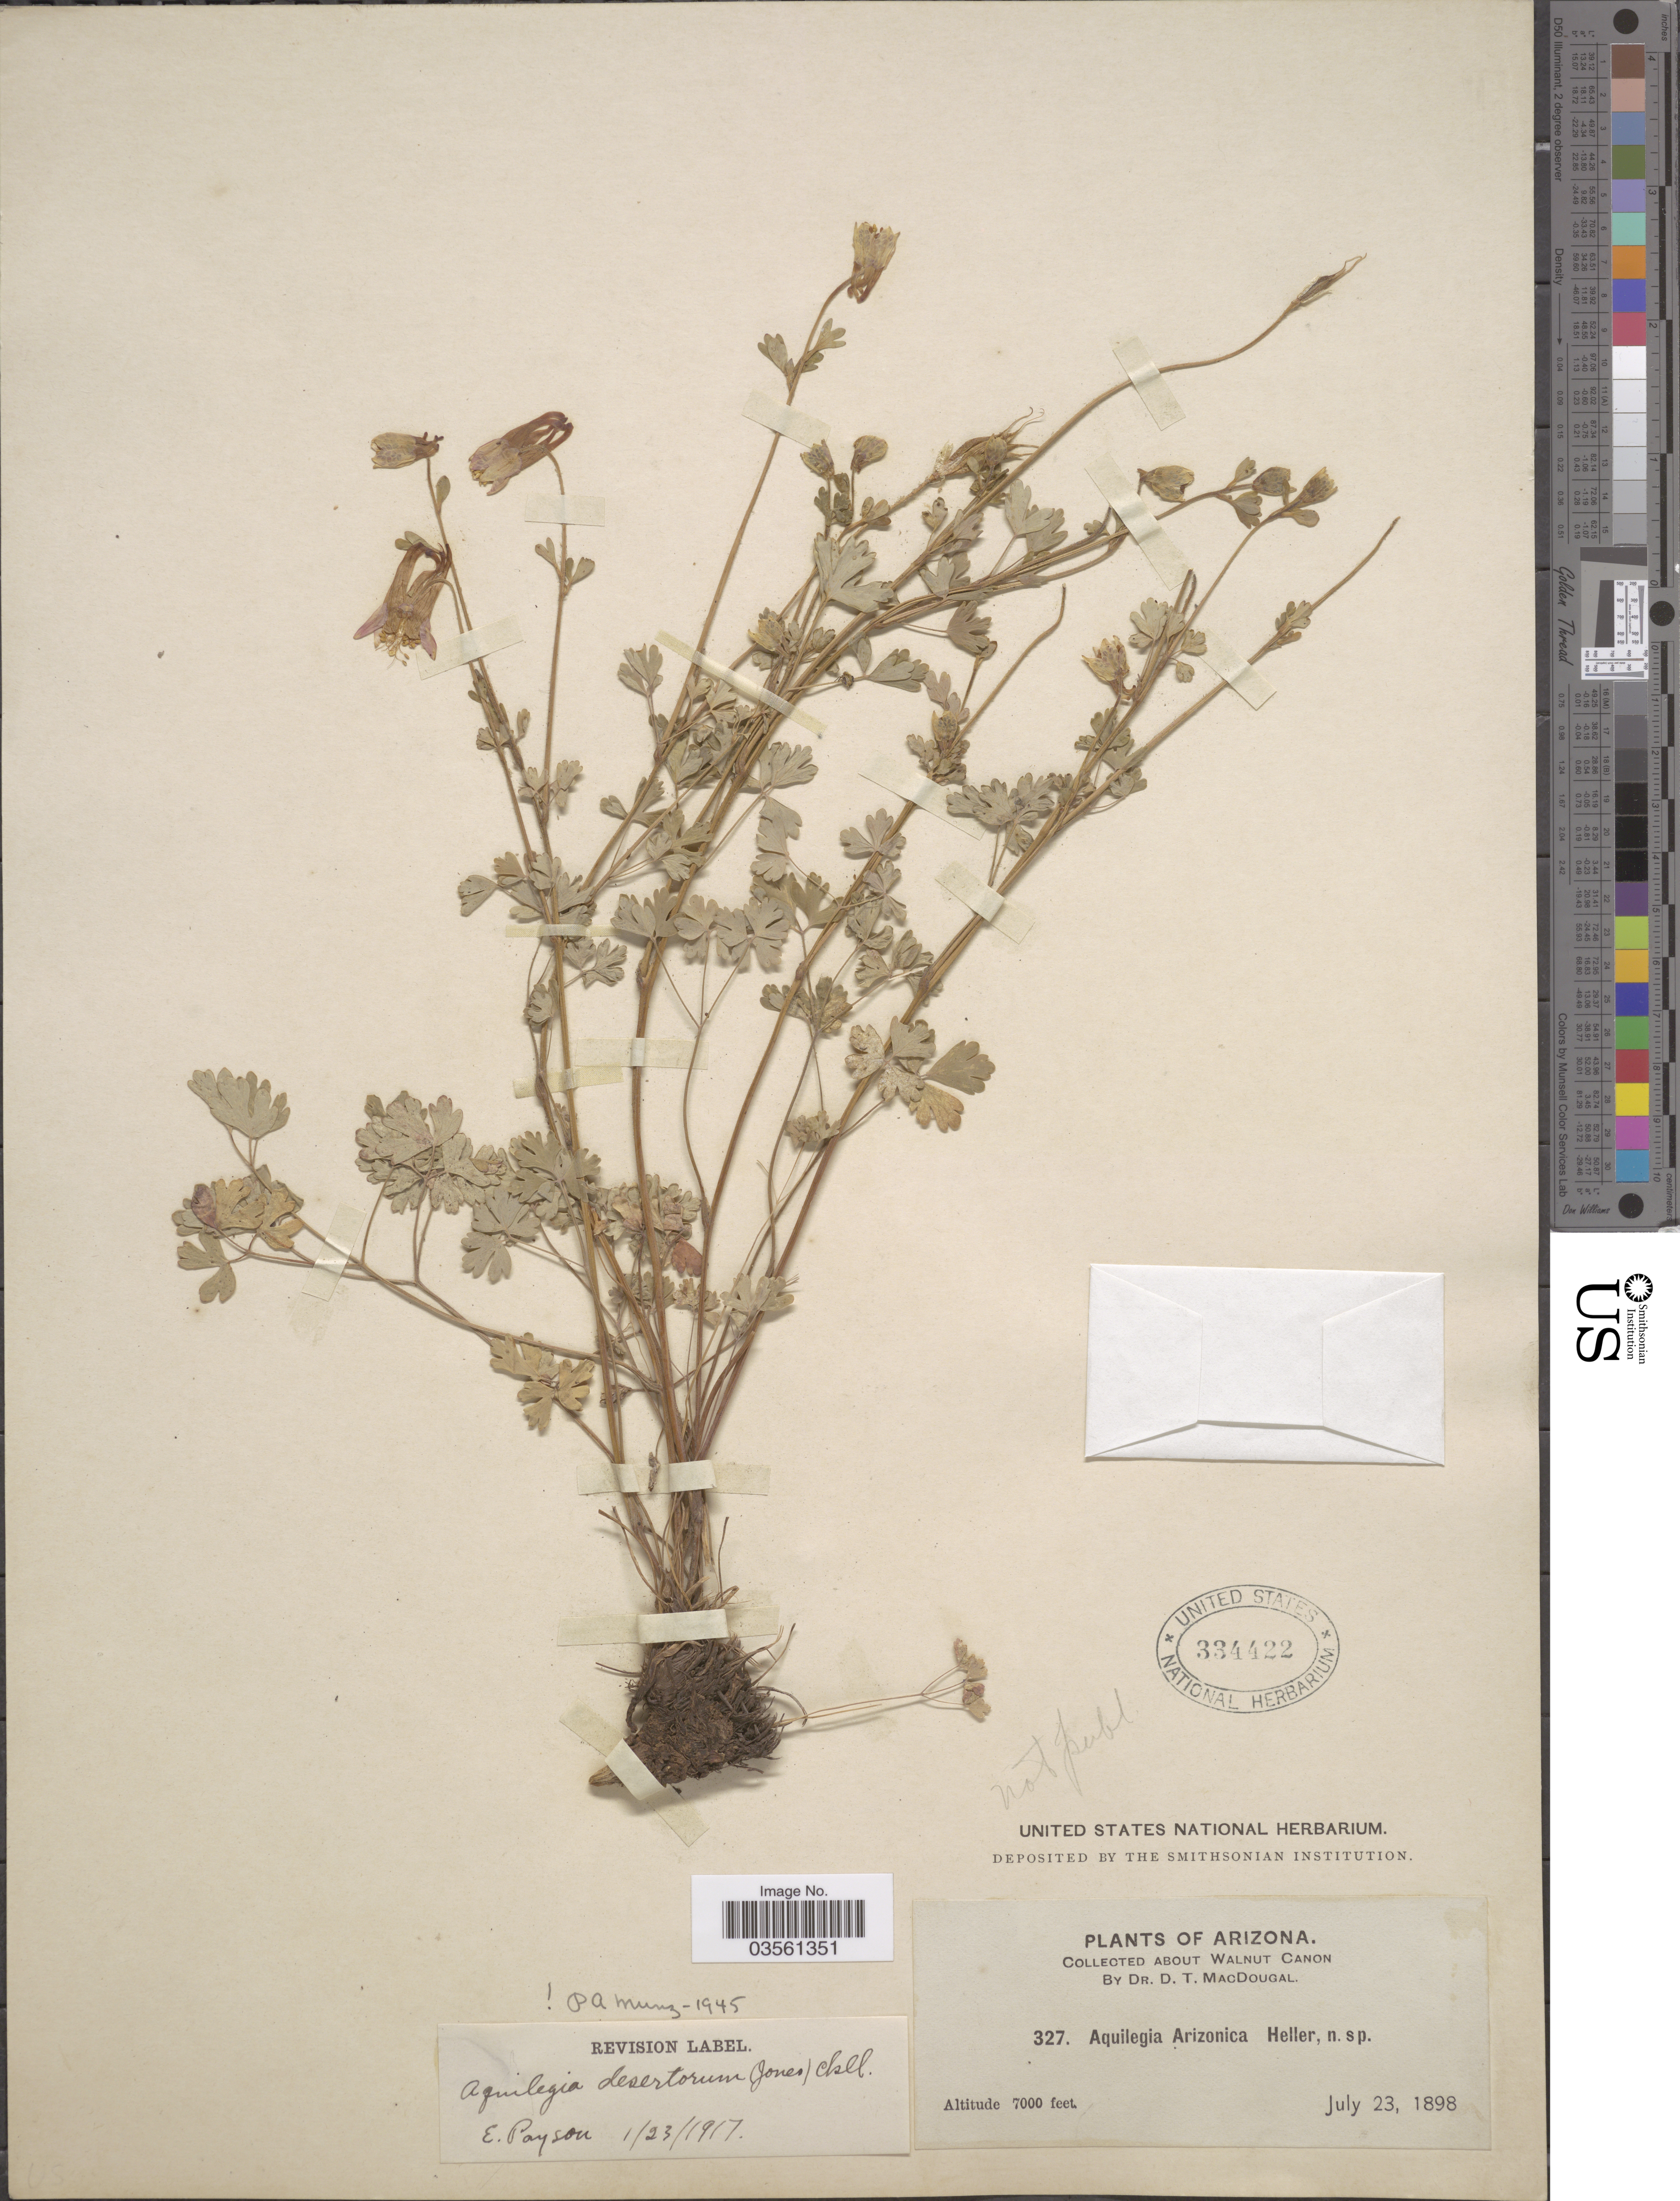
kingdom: Plantae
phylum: Tracheophyta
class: Magnoliopsida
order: Ranunculales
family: Ranunculaceae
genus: Aquilegia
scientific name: Aquilegia desertorum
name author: (M.E. Jones) Cockerell ex A. Heller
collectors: D. T. MacDougal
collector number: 327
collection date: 1898-07-23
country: United States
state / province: Arizona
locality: About Walnut Canon.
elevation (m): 2134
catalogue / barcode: US 334422